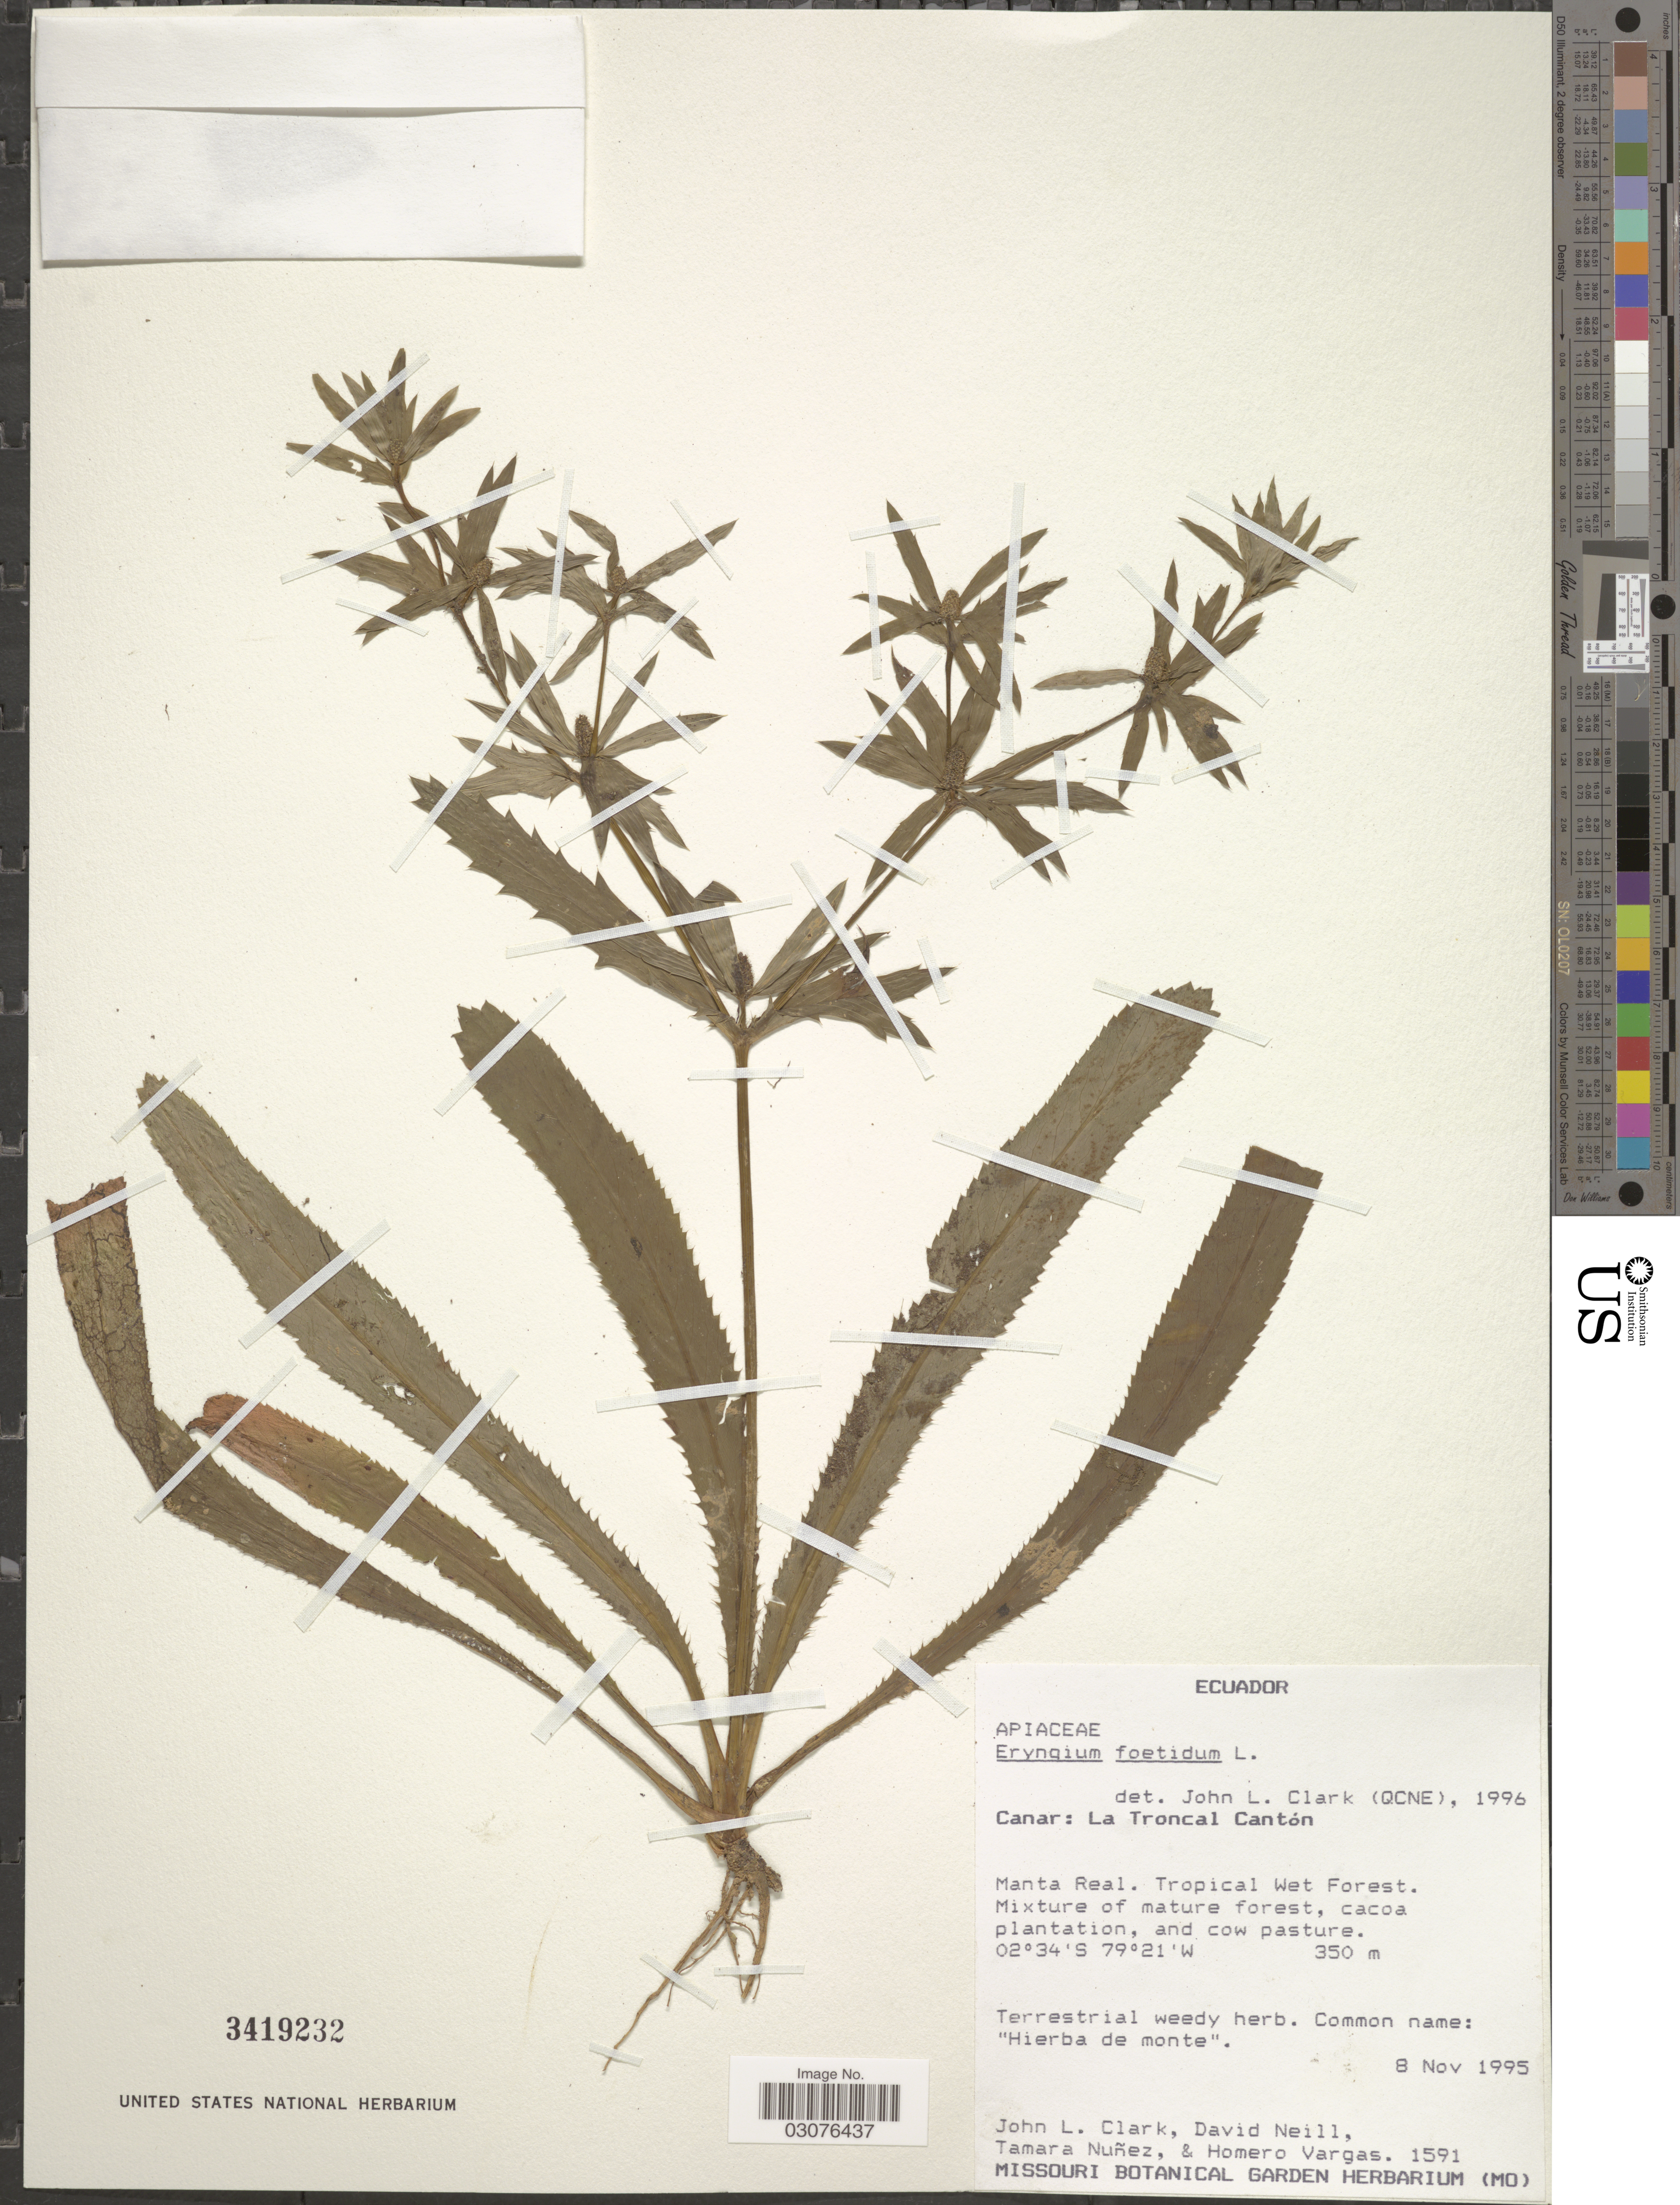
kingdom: Plantae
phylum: Tracheophyta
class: Magnoliopsida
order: Apiales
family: Apiaceae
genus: Eryngium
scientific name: Eryngium foetidum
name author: L.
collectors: J. L. Clark, D. Neill, T. Núñez & H. Vargas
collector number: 1591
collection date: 1995-11-08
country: Ecuador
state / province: Cañar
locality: La Troncal Cantón. Manta Real. Tropical Wet Forest.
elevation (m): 350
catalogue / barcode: US 3419232